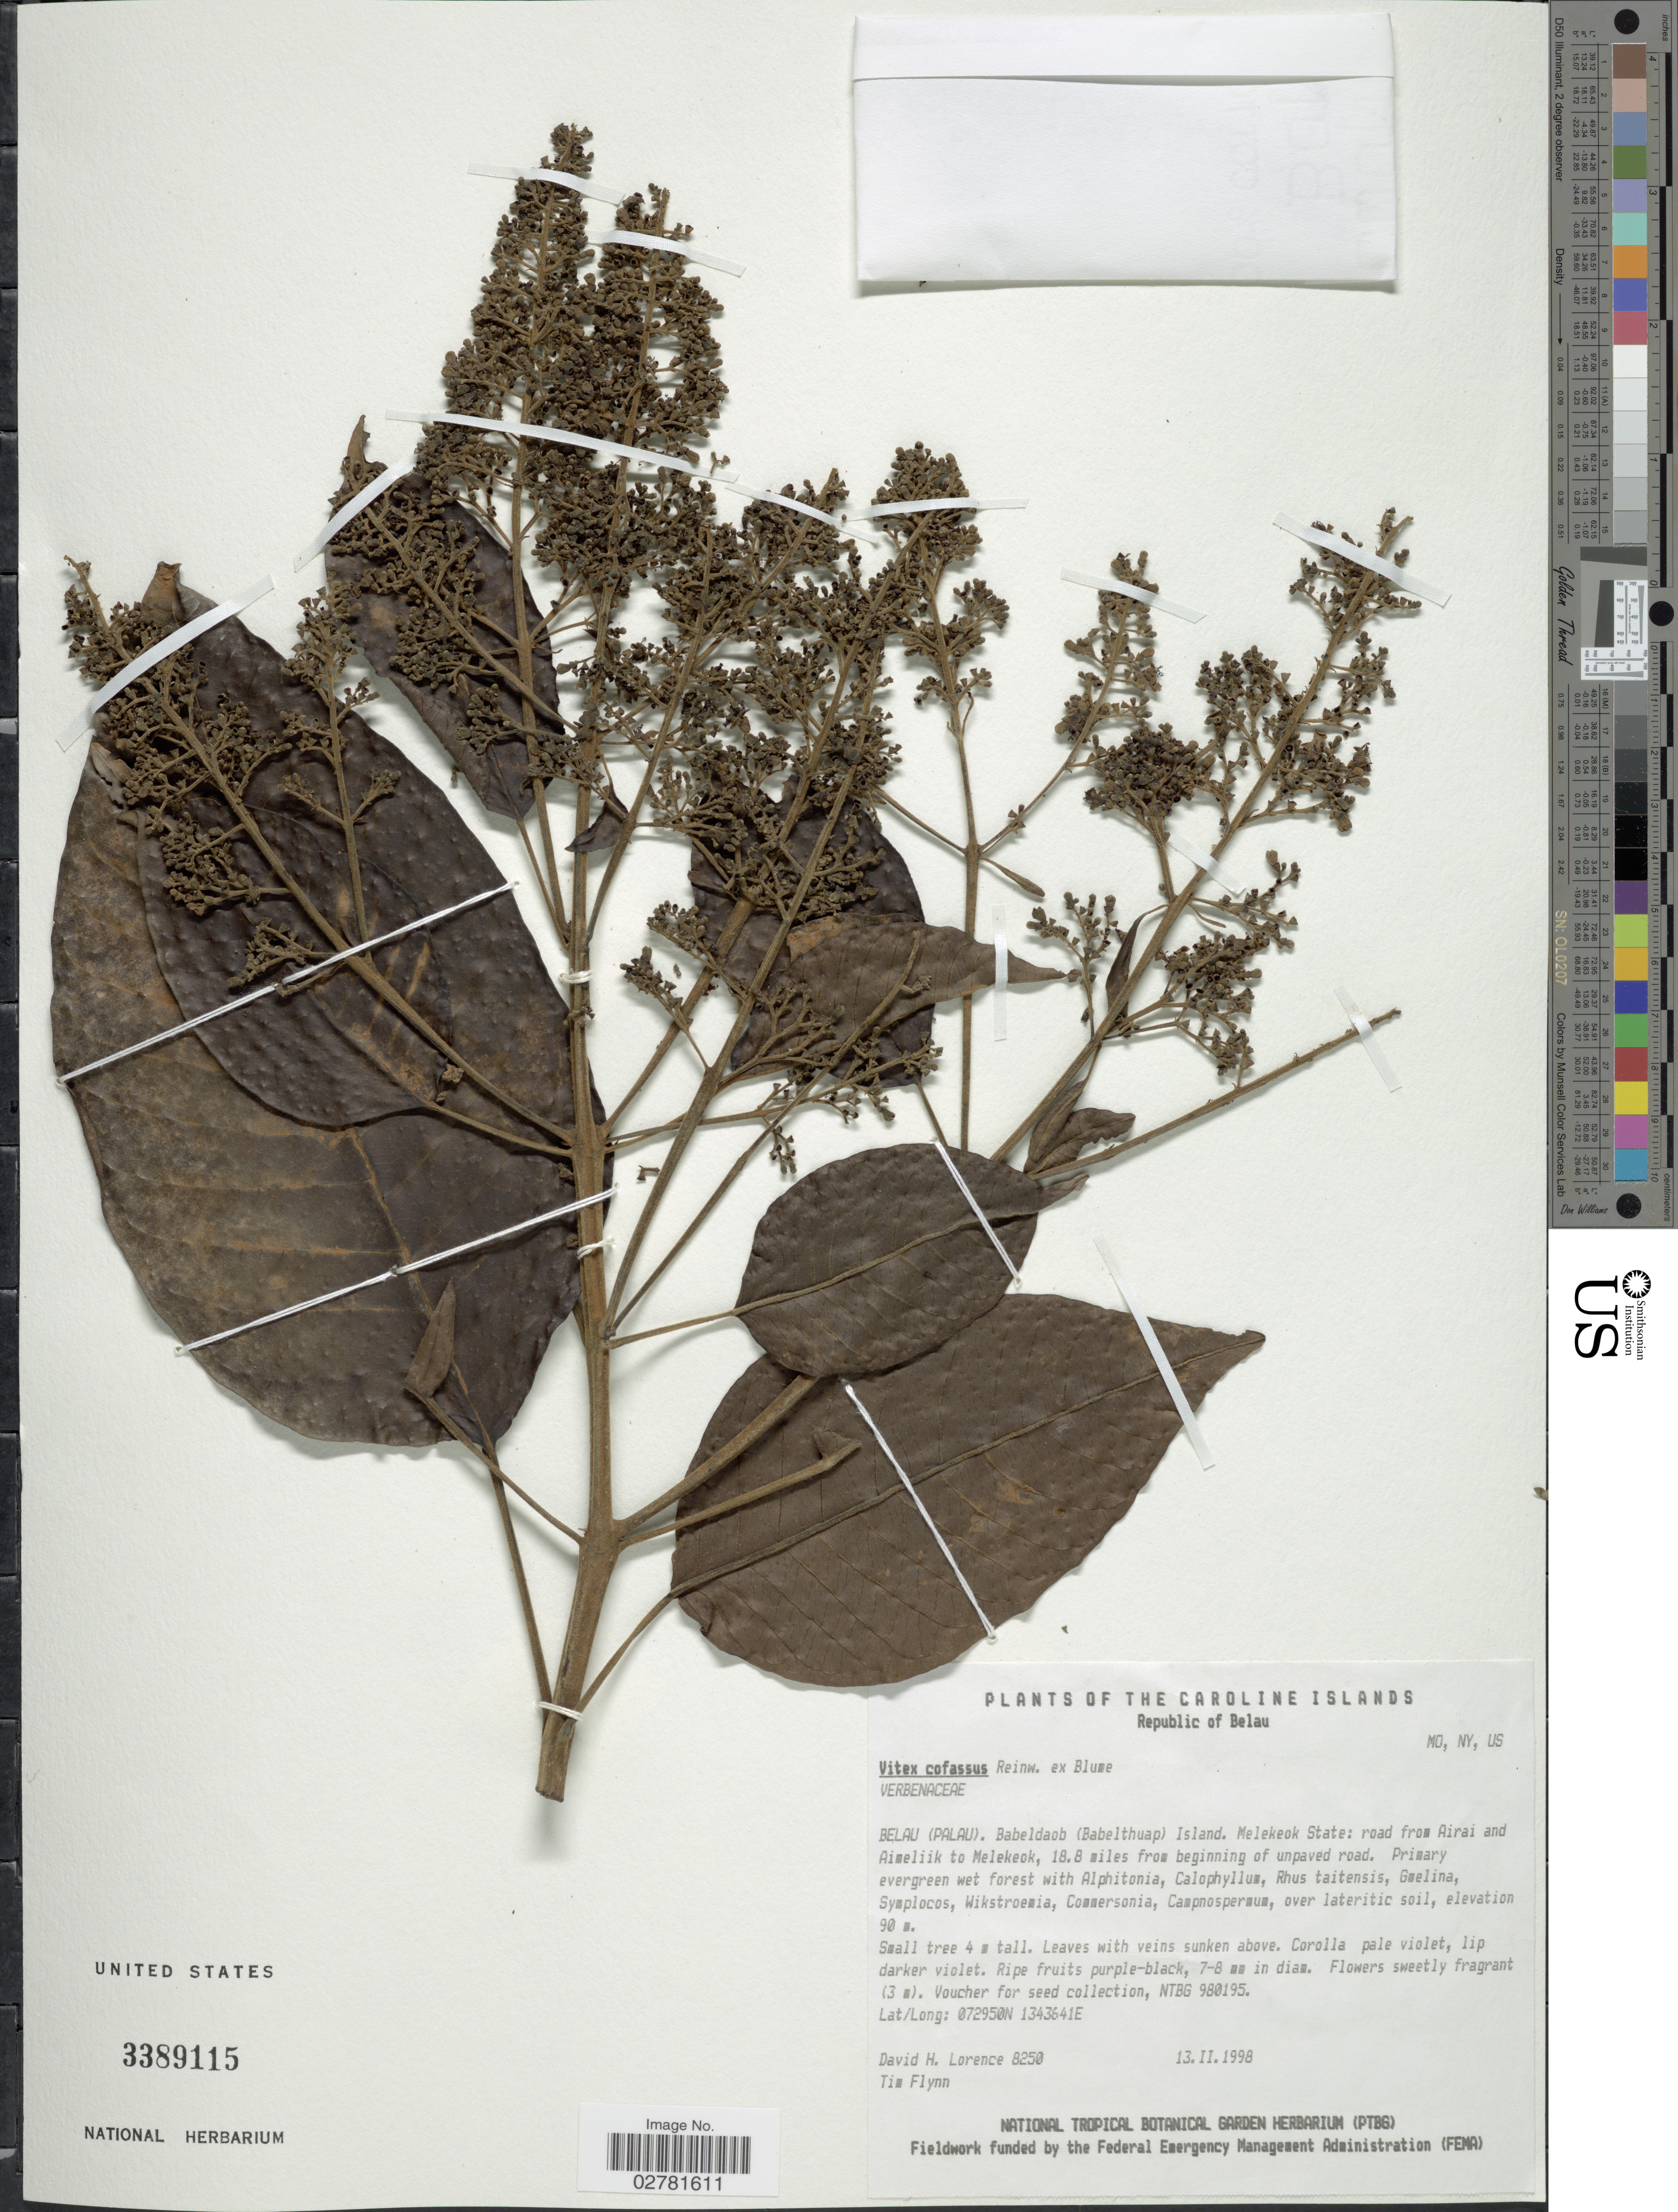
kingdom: Plantae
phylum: Tracheophyta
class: Magnoliopsida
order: Lamiales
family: Lamiaceae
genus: Vitex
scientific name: Vitex cofassus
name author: Reinw. ex Blume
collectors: D. Lorence & T. Flynn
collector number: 8250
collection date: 1998-02-13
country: Palau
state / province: Melekeok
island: Babeldaob [Babelthuap]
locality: Belau (Palau). Babeldaob (Babelthuap) Island. Melekeok State: road from Airai and Aimeliik to Melekeok, 18.8 miles from beginning of unpaved road.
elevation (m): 90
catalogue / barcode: US 3389115